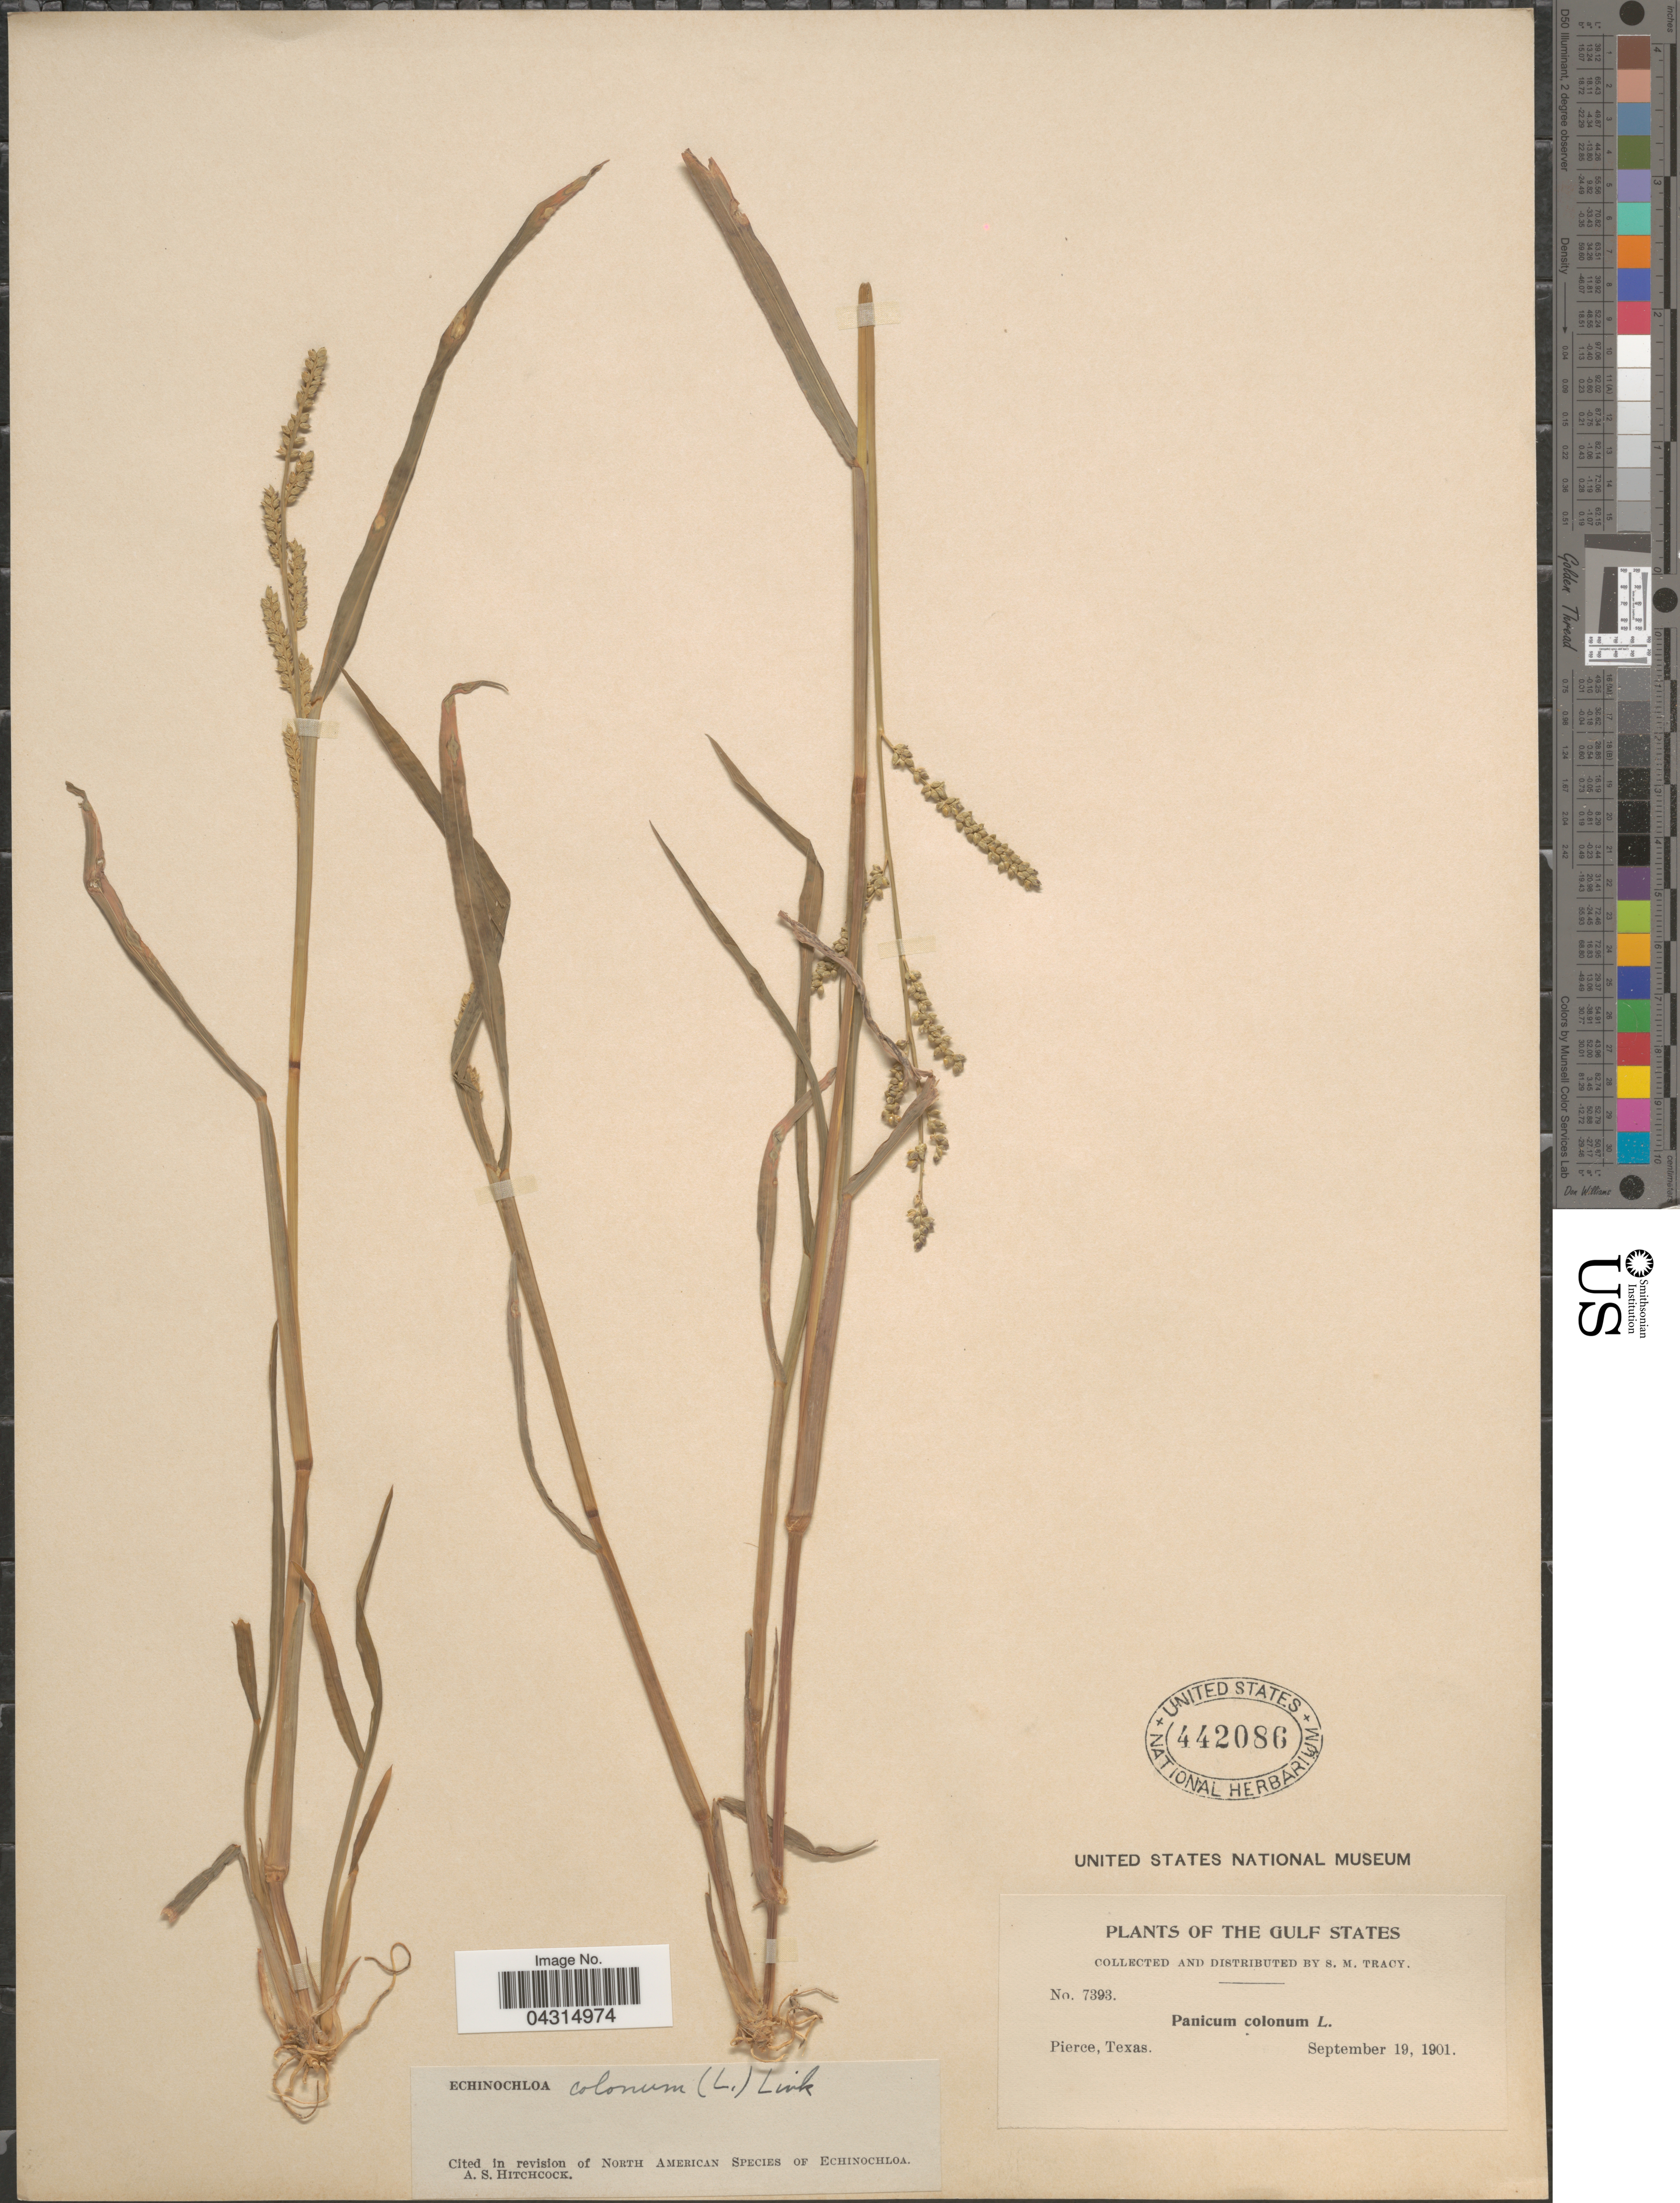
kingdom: Plantae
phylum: Tracheophyta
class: Liliopsida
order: Poales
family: Poaceae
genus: Echinochloa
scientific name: Echinochloa colona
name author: (L.) Link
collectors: S. M. Tracy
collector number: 7393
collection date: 1901-09-19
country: United States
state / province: Texas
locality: The Gulf States. Pierce.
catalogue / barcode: US 442086